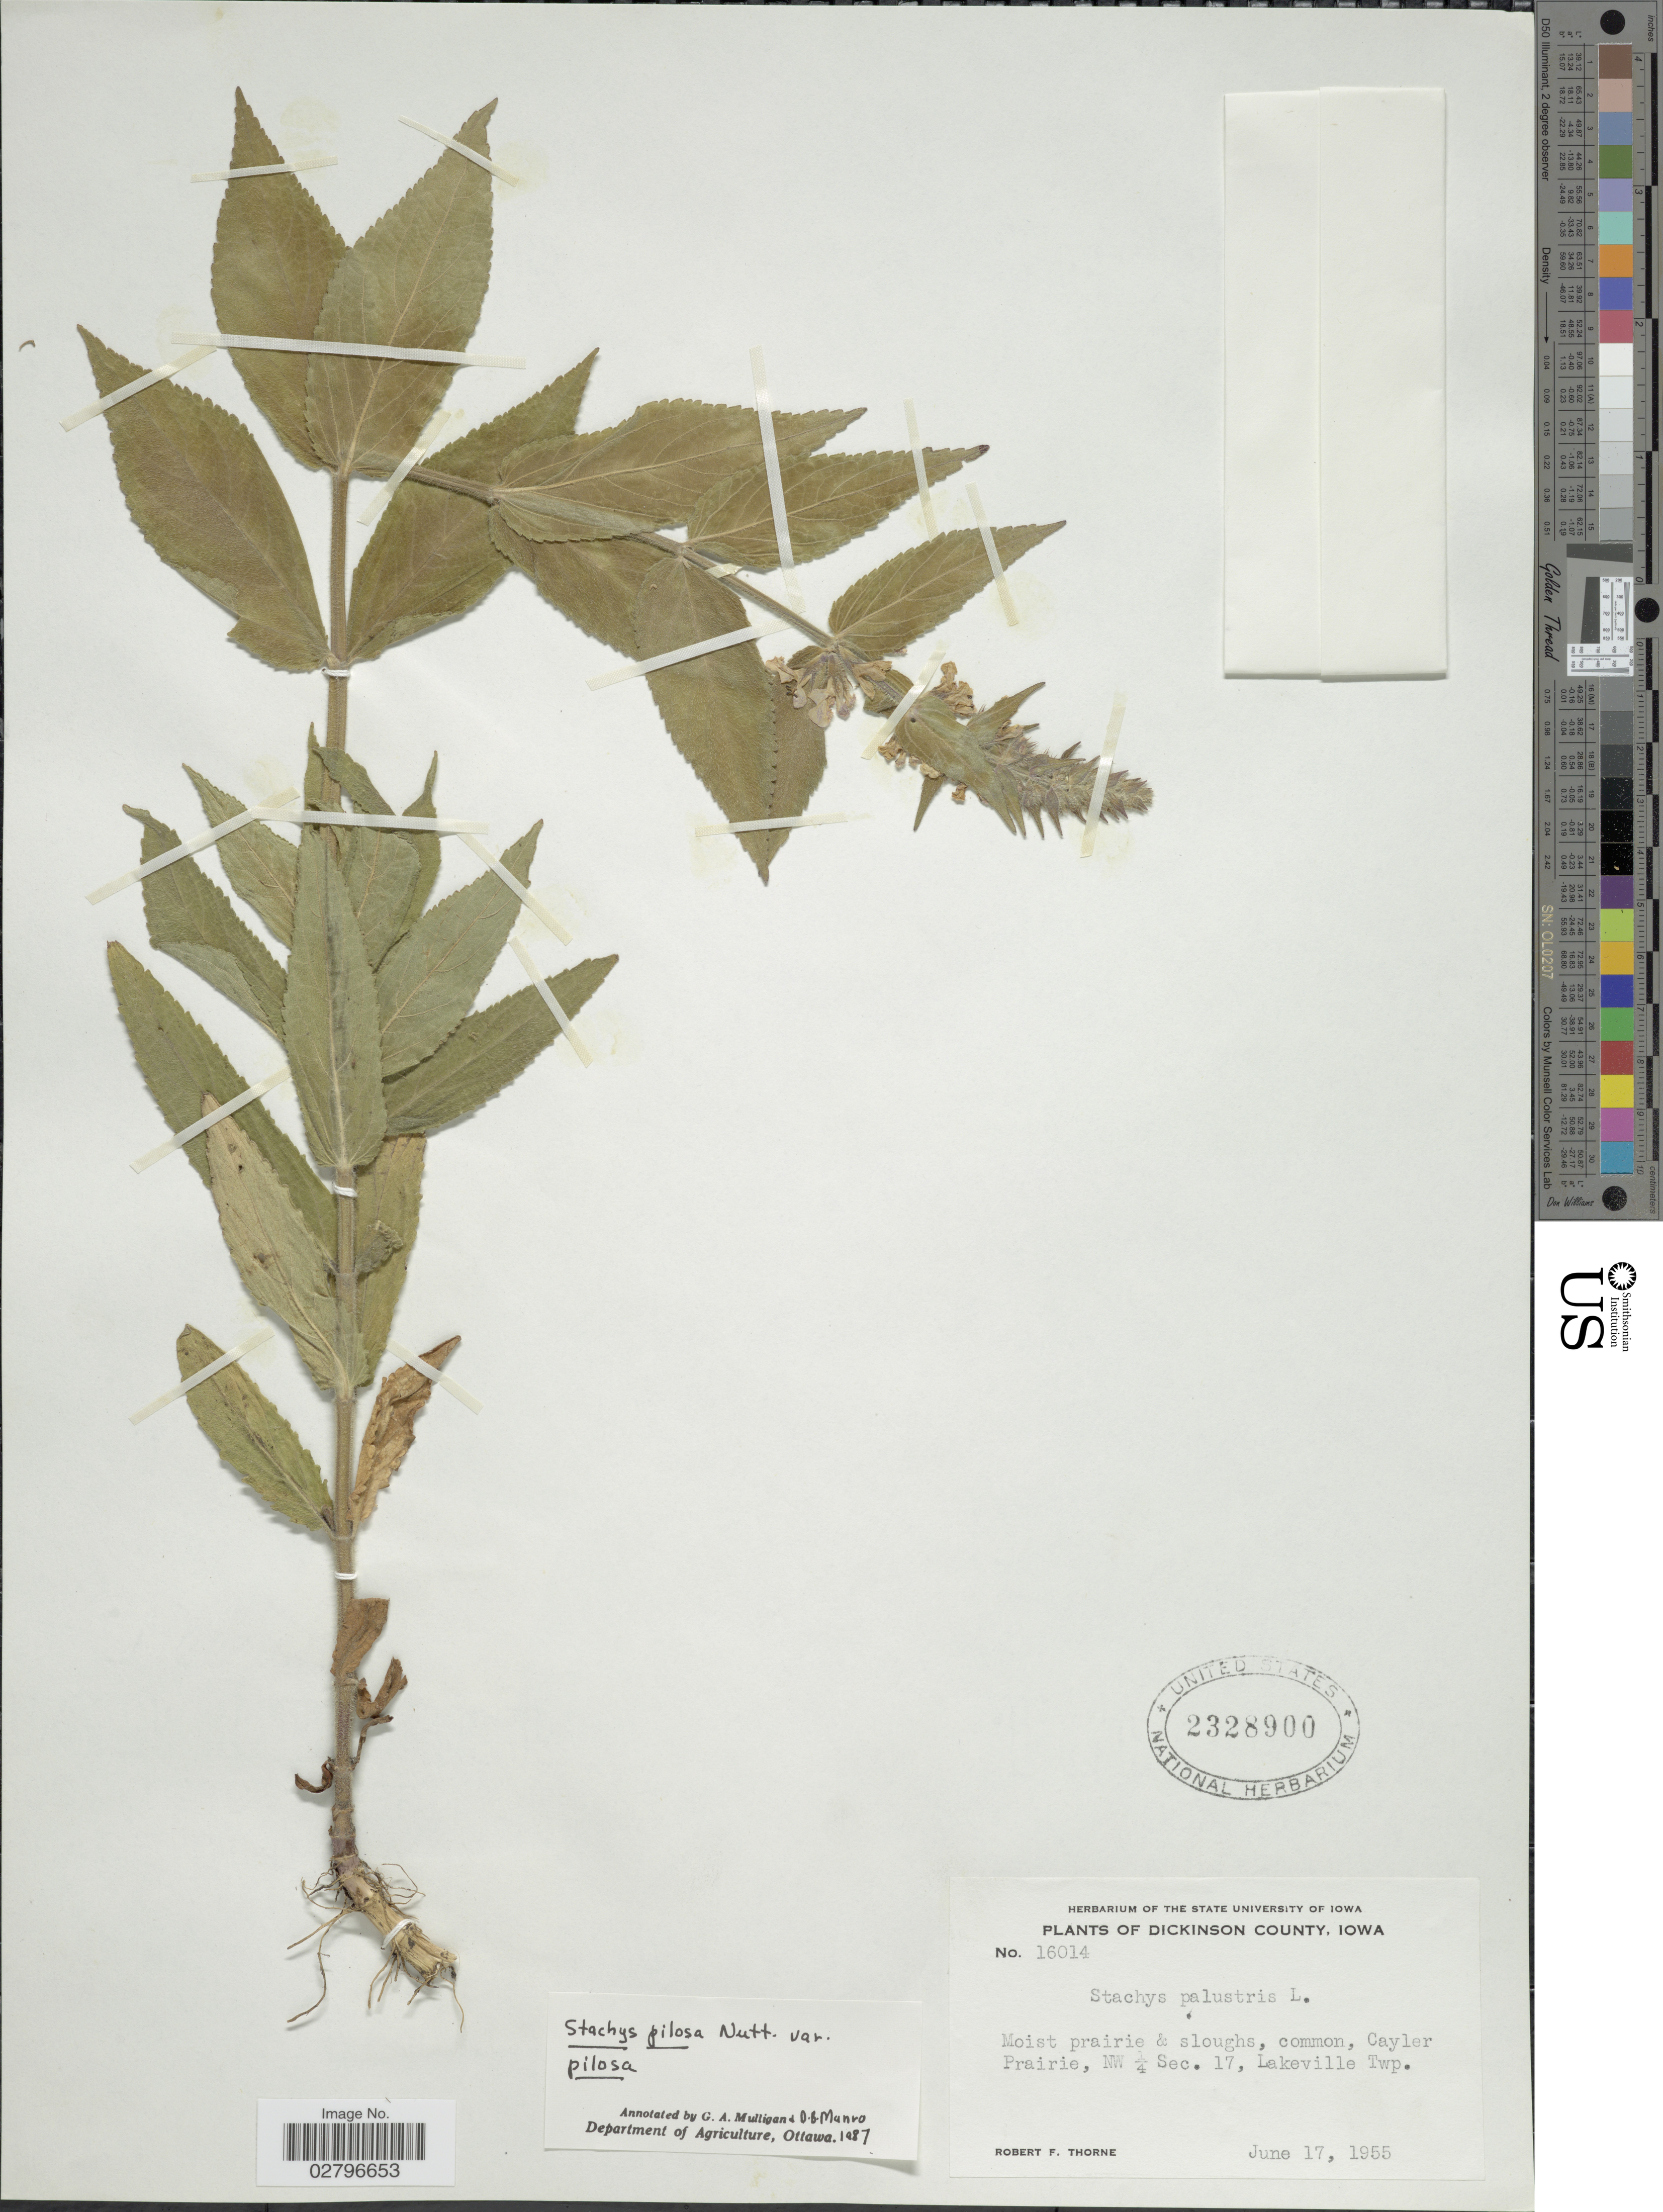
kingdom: Plantae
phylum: Tracheophyta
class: Magnoliopsida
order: Lamiales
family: Lamiaceae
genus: Stachys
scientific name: Stachys pilosa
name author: Nutt.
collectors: R. F. Thorne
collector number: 16014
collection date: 1955-06-17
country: United States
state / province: Iowa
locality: Dickinson County. Cayler Prairie, NW ¼ Sec. 17, Lakeville Twp.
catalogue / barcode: US 2328900